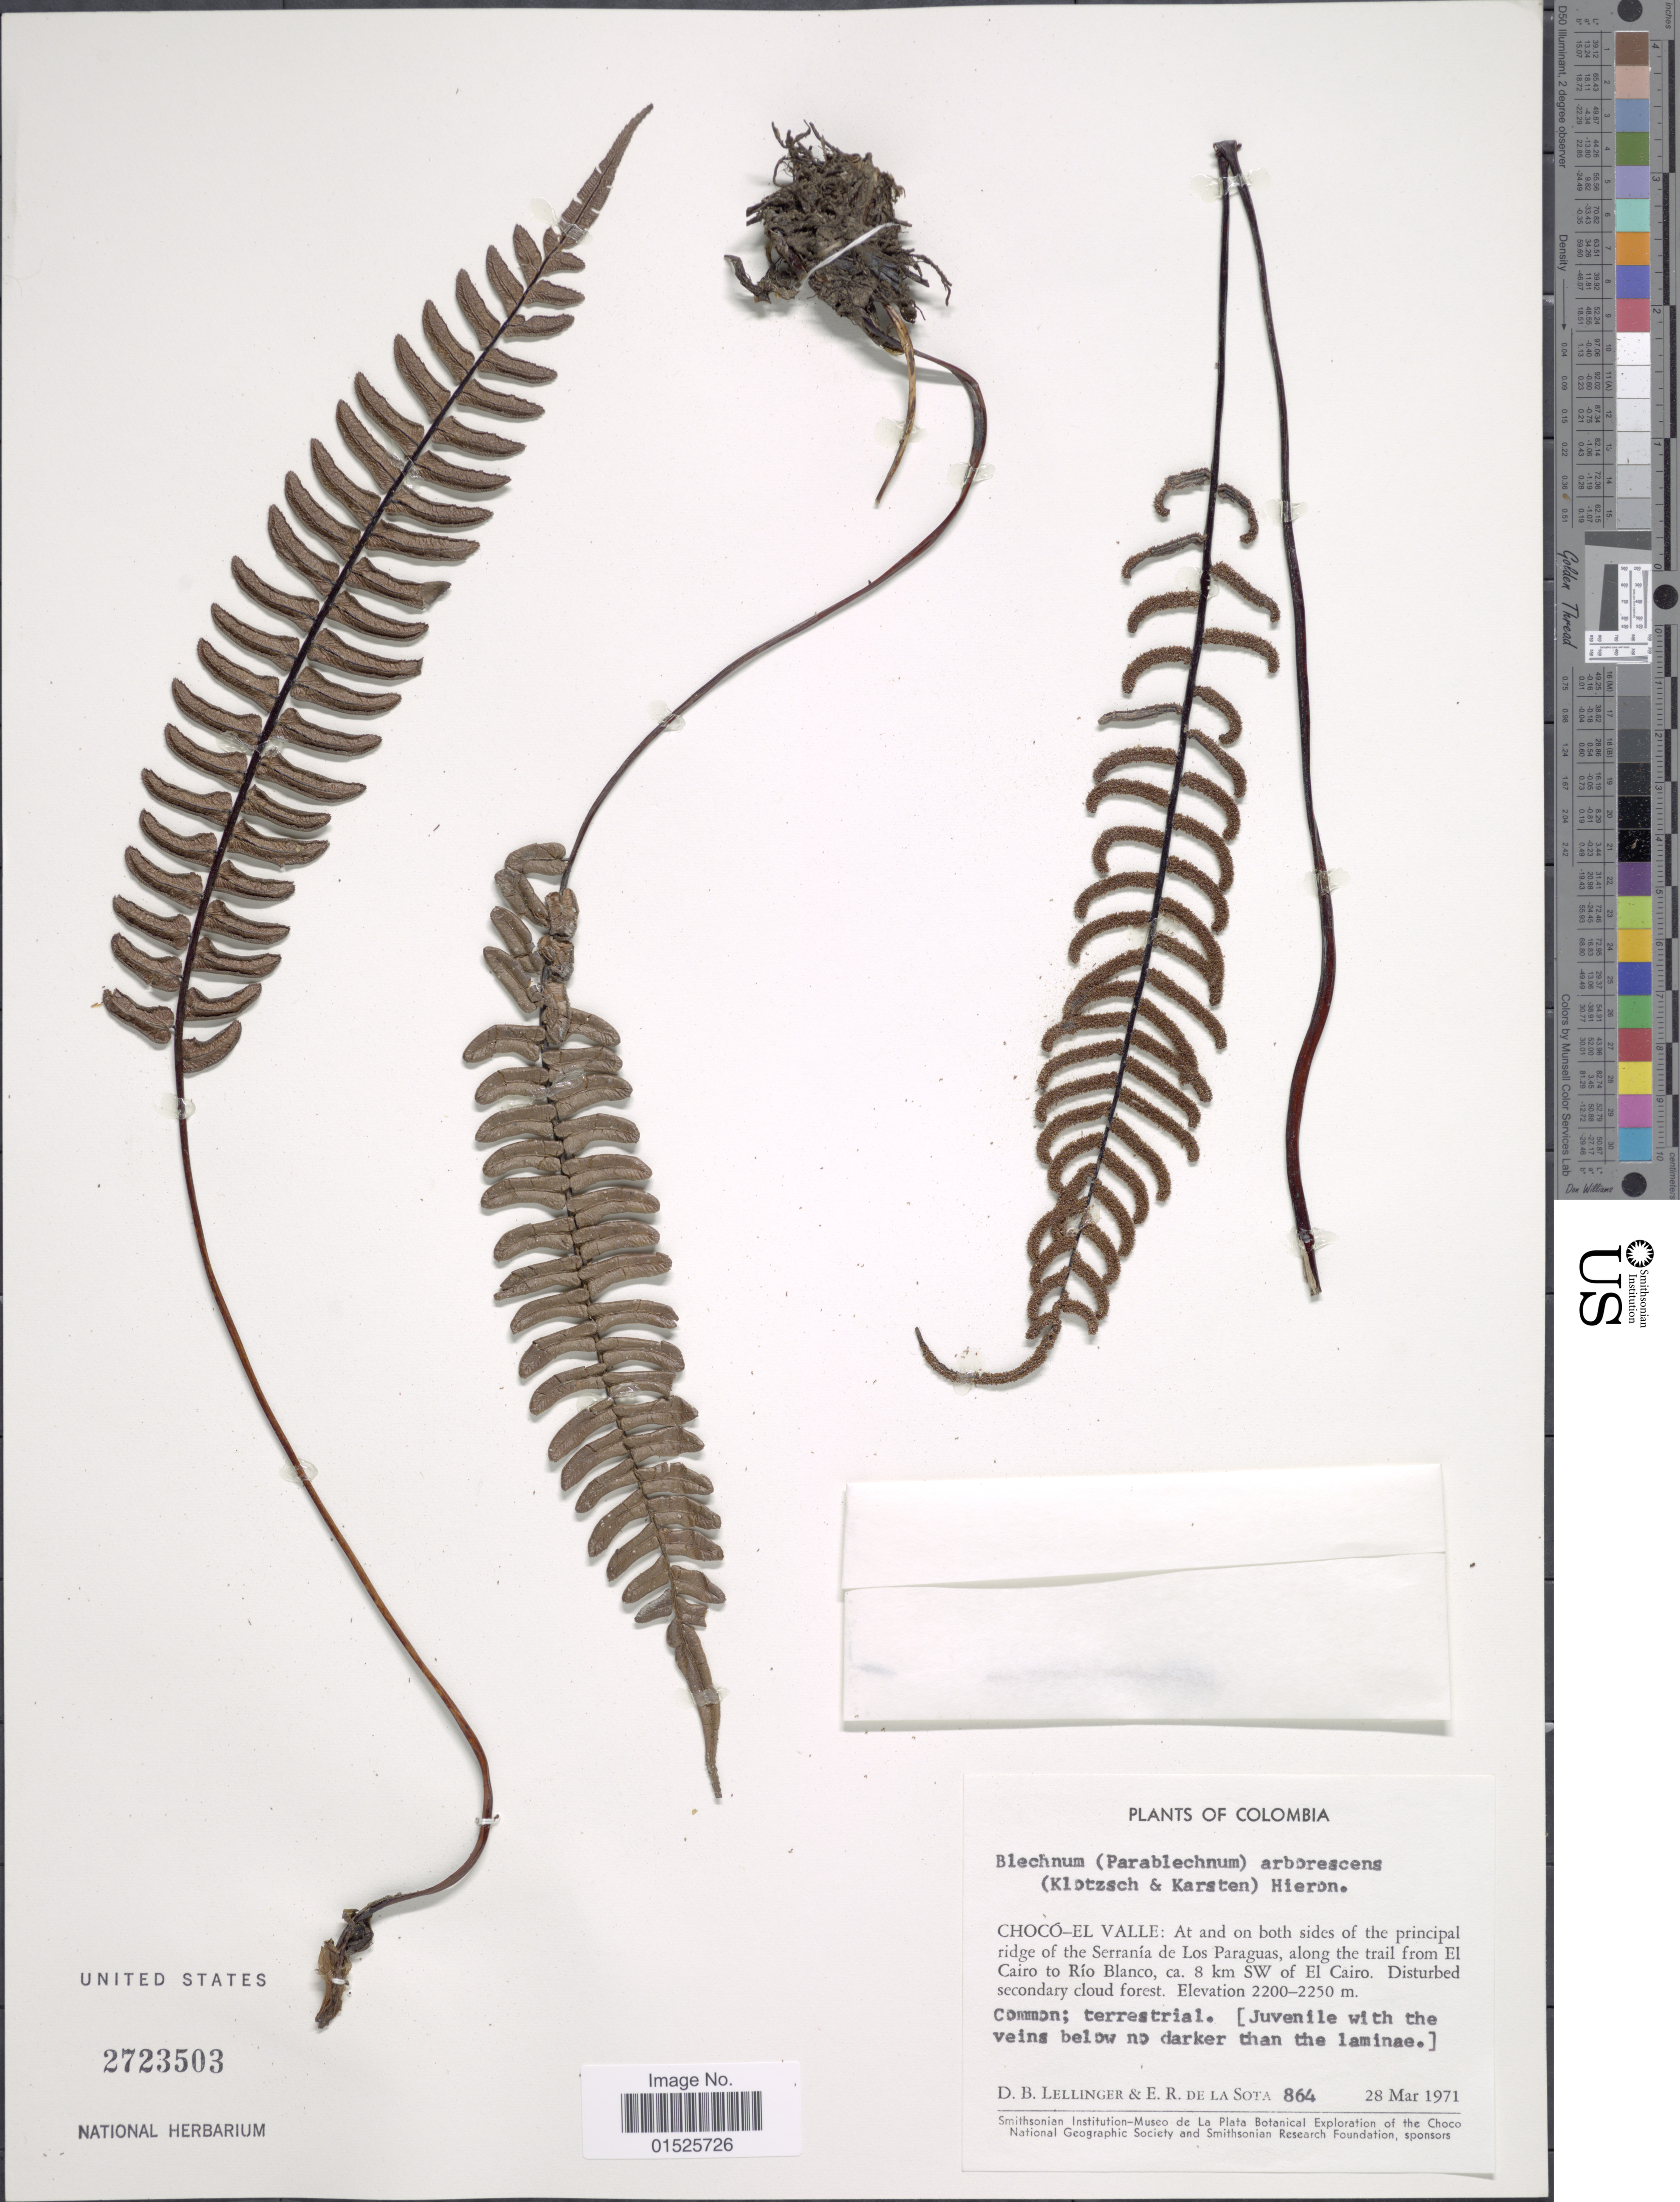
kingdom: Plantae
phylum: Tracheophyta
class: Polypodiopsida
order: Polypodiales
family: Blechnaceae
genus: Blechnum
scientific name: Blechnum cordatum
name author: (Desv.) Hieron.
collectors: D. B. Lellinger & E. R. de la Sota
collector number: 864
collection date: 1971-03-28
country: Colombia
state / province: Chocó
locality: Chocó-El valle: At and on both sides of the principal ridge of the Serranía de Los Paraguas, along the trail from El Cairo to Río Blanco, ca. 8 km SW of El Cairo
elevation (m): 2200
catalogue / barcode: US 2723503